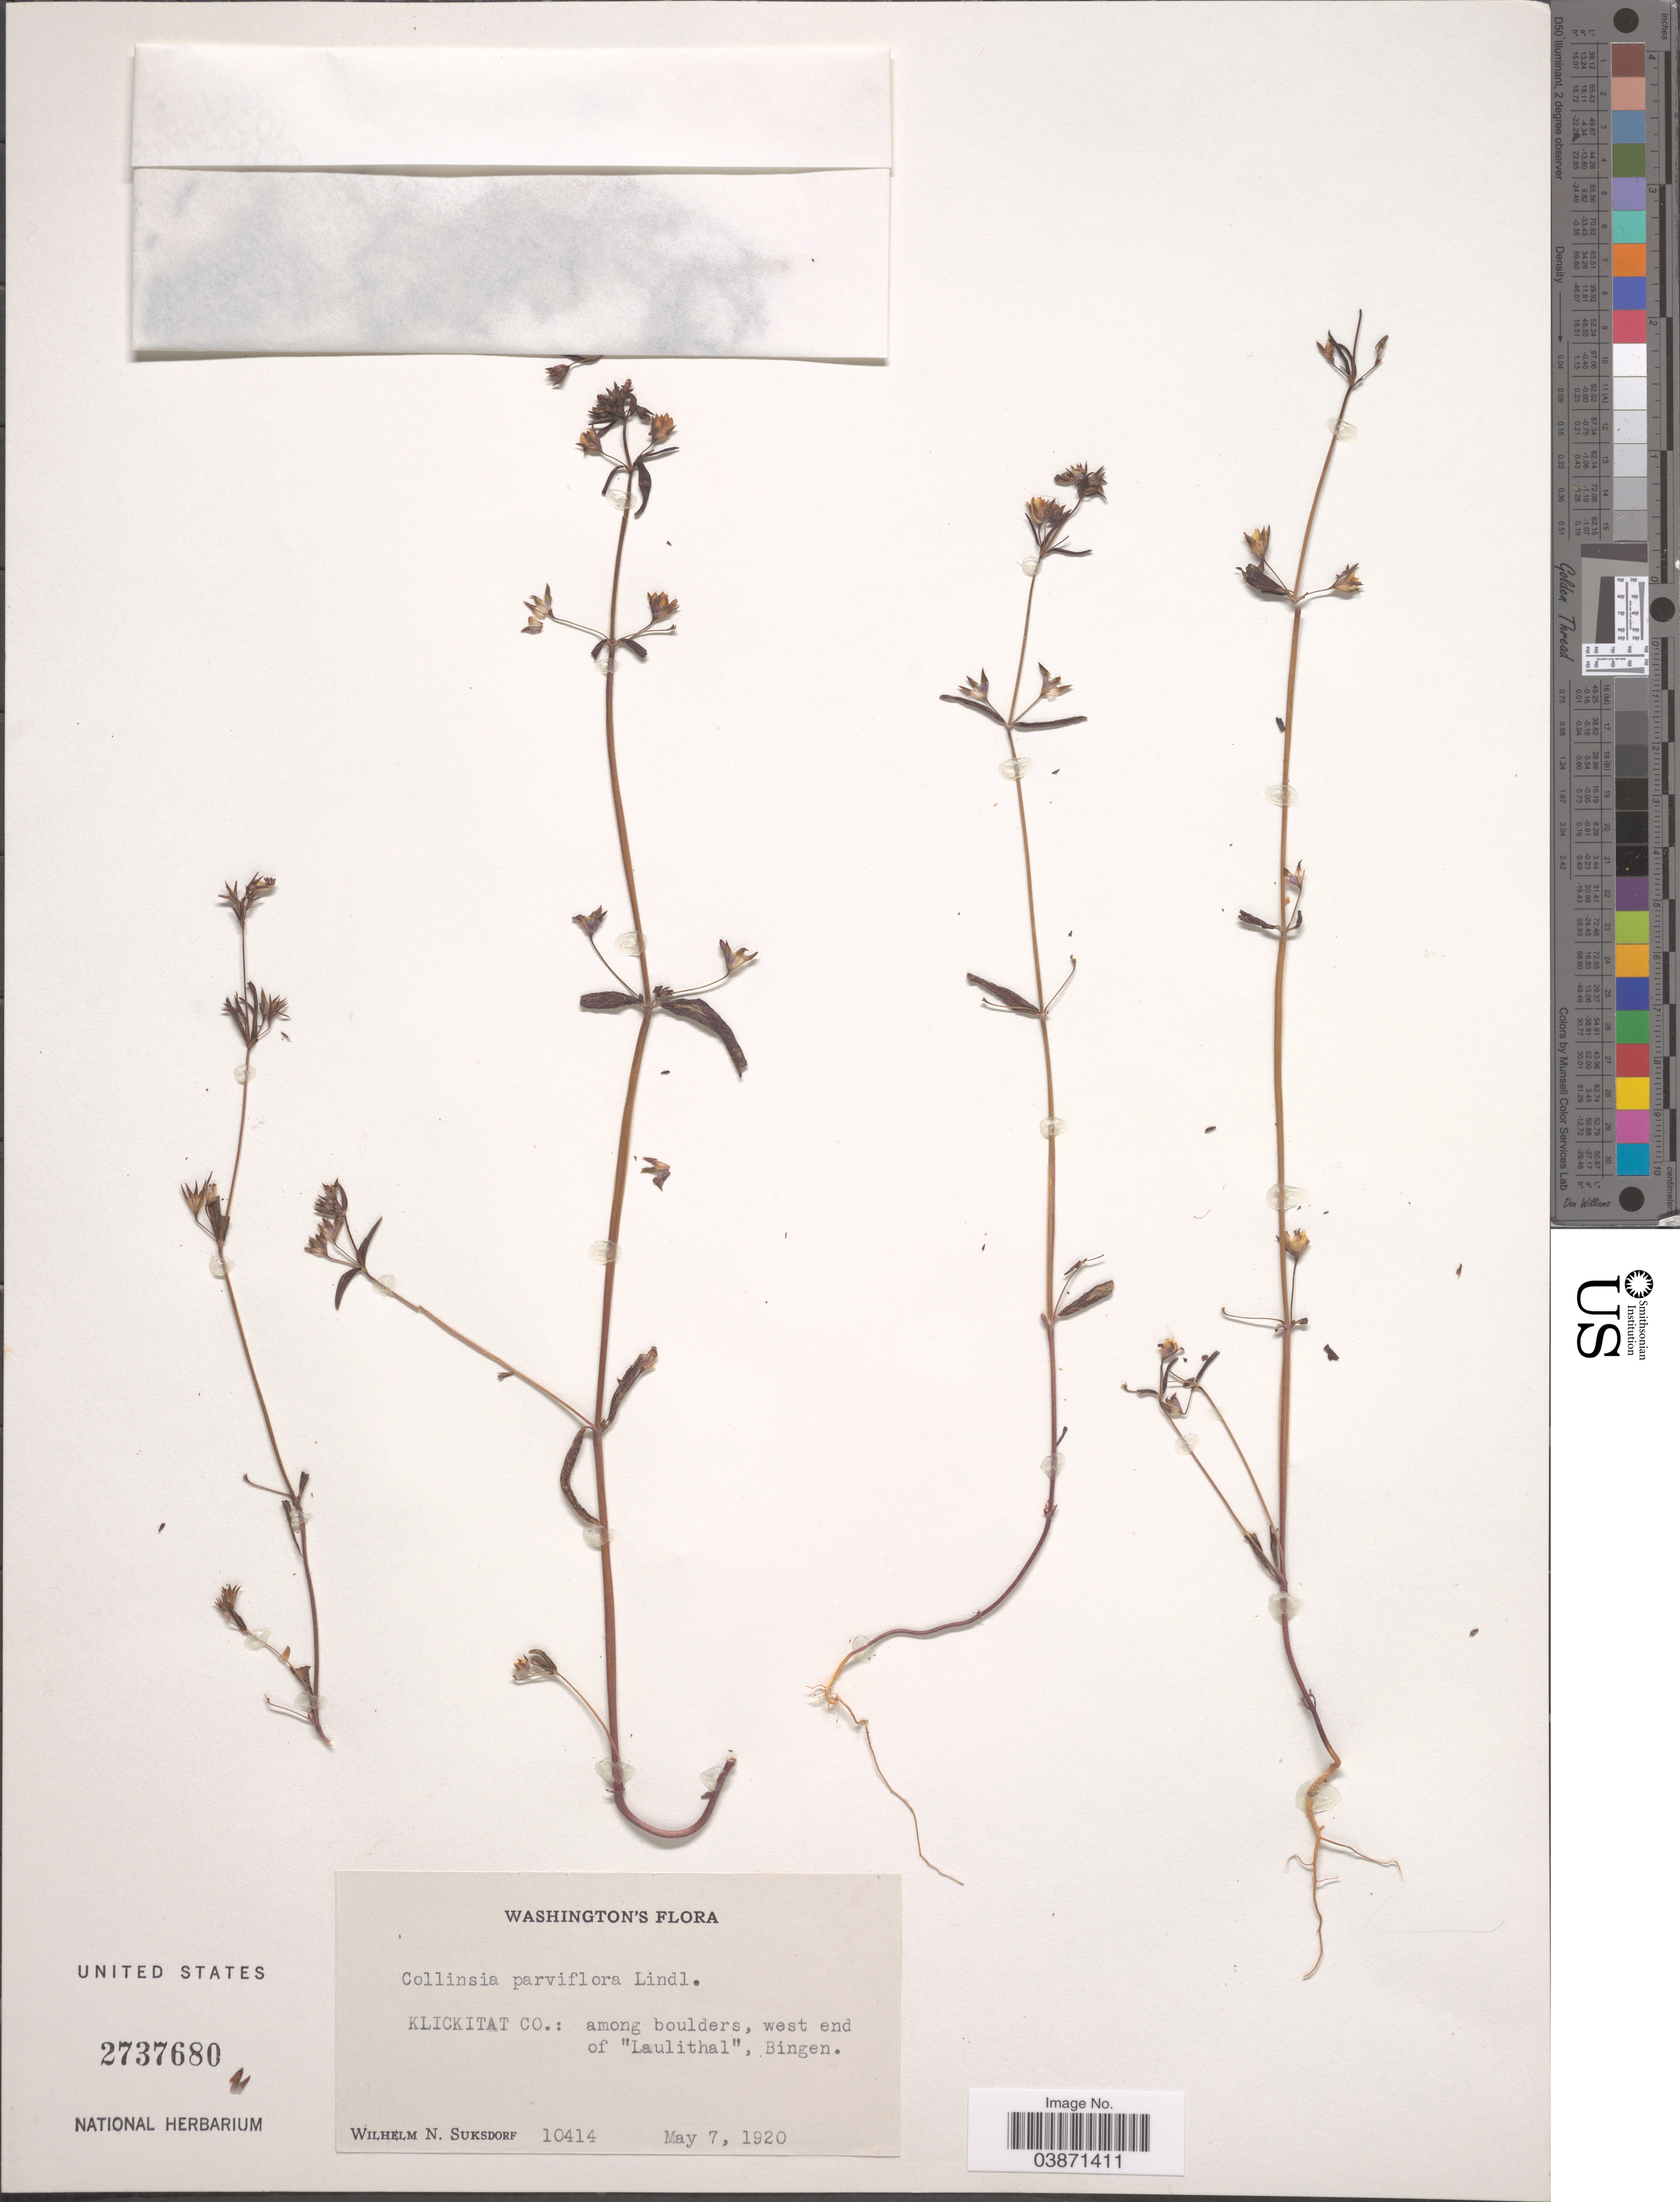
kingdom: Plantae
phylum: Tracheophyta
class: Magnoliopsida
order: Lamiales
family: Plantaginaceae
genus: Collinsia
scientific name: Collinsia parviflora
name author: Douglas ex Lindl.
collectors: W. N. Suksdorf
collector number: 10414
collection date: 1920-05-07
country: United States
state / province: Washington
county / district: Klickitat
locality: Klickitat Co.: among boulders, west end of "Laulithal", Bingen.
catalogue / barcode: US 2737680